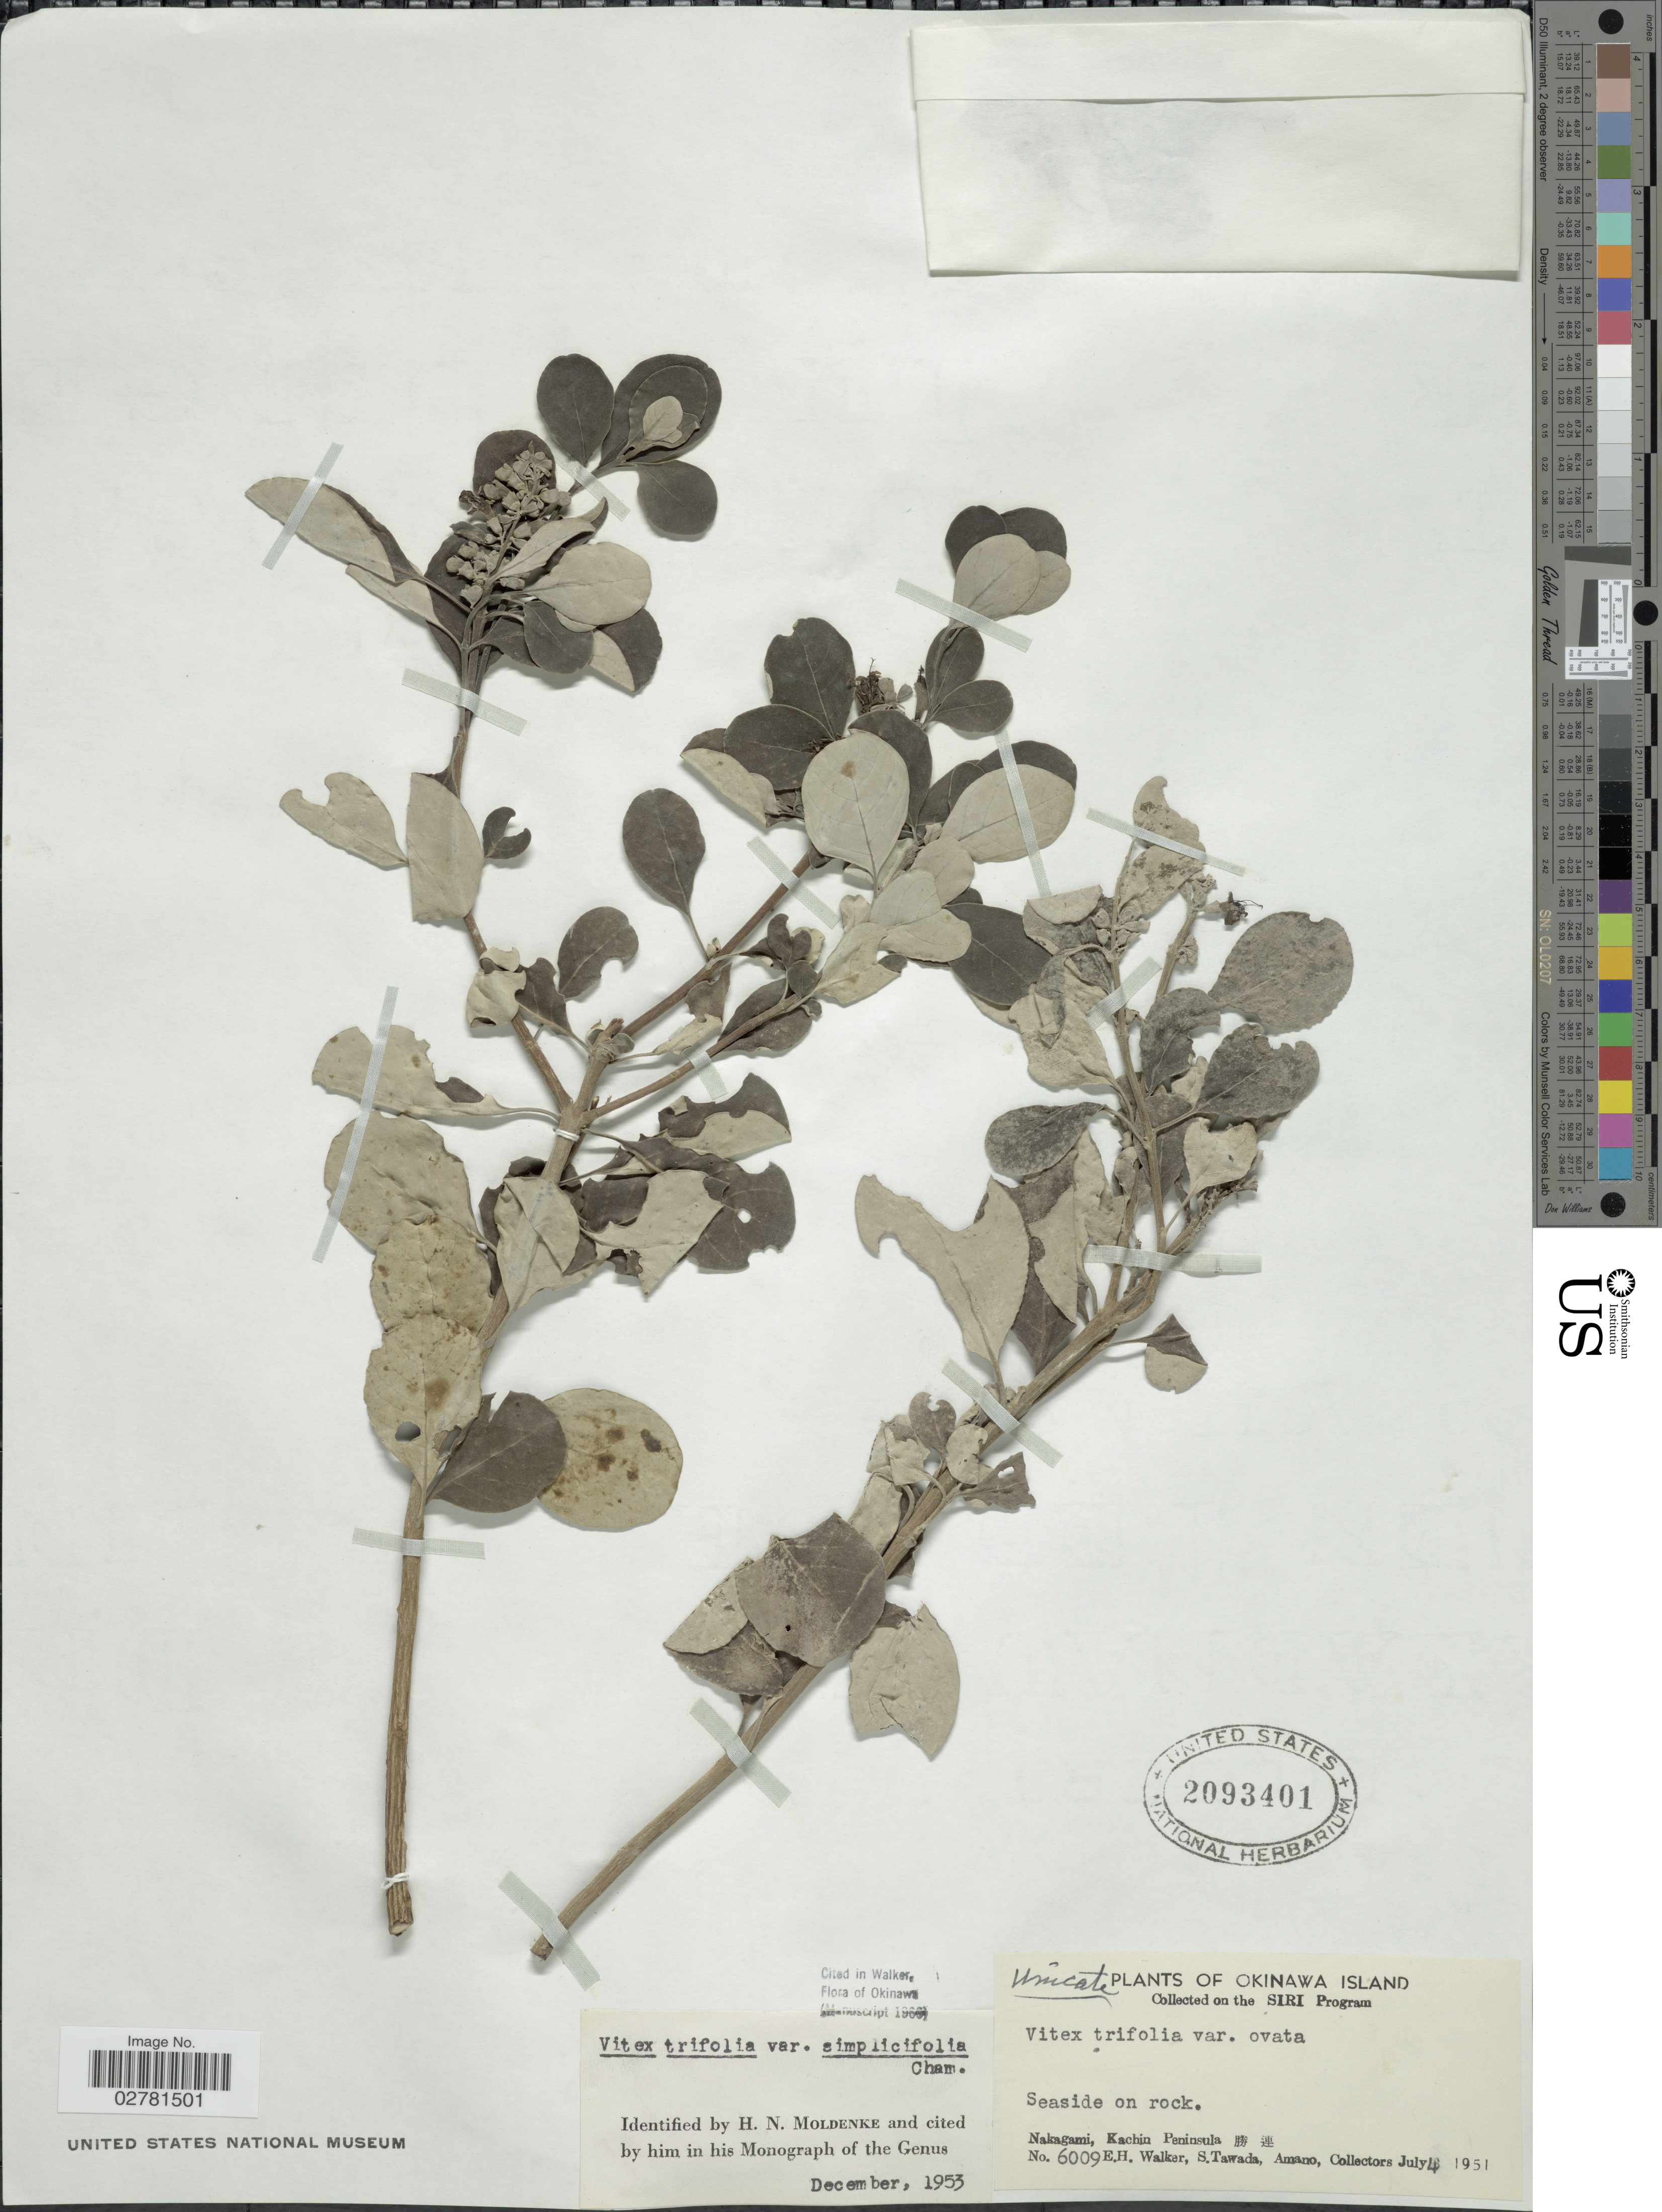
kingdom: Plantae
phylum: Tracheophyta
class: Magnoliopsida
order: Lamiales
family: Lamiaceae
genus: Vitex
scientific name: Vitex trifoliata var. simplicifolia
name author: Cham.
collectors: E. H. Walker, S. Tawada & Amano, --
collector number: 6009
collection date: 1951-07-04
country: Japan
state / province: Okinawa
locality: Okinawa Island. Nakagami, Kachin Peninsula X.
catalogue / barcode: US 2093401